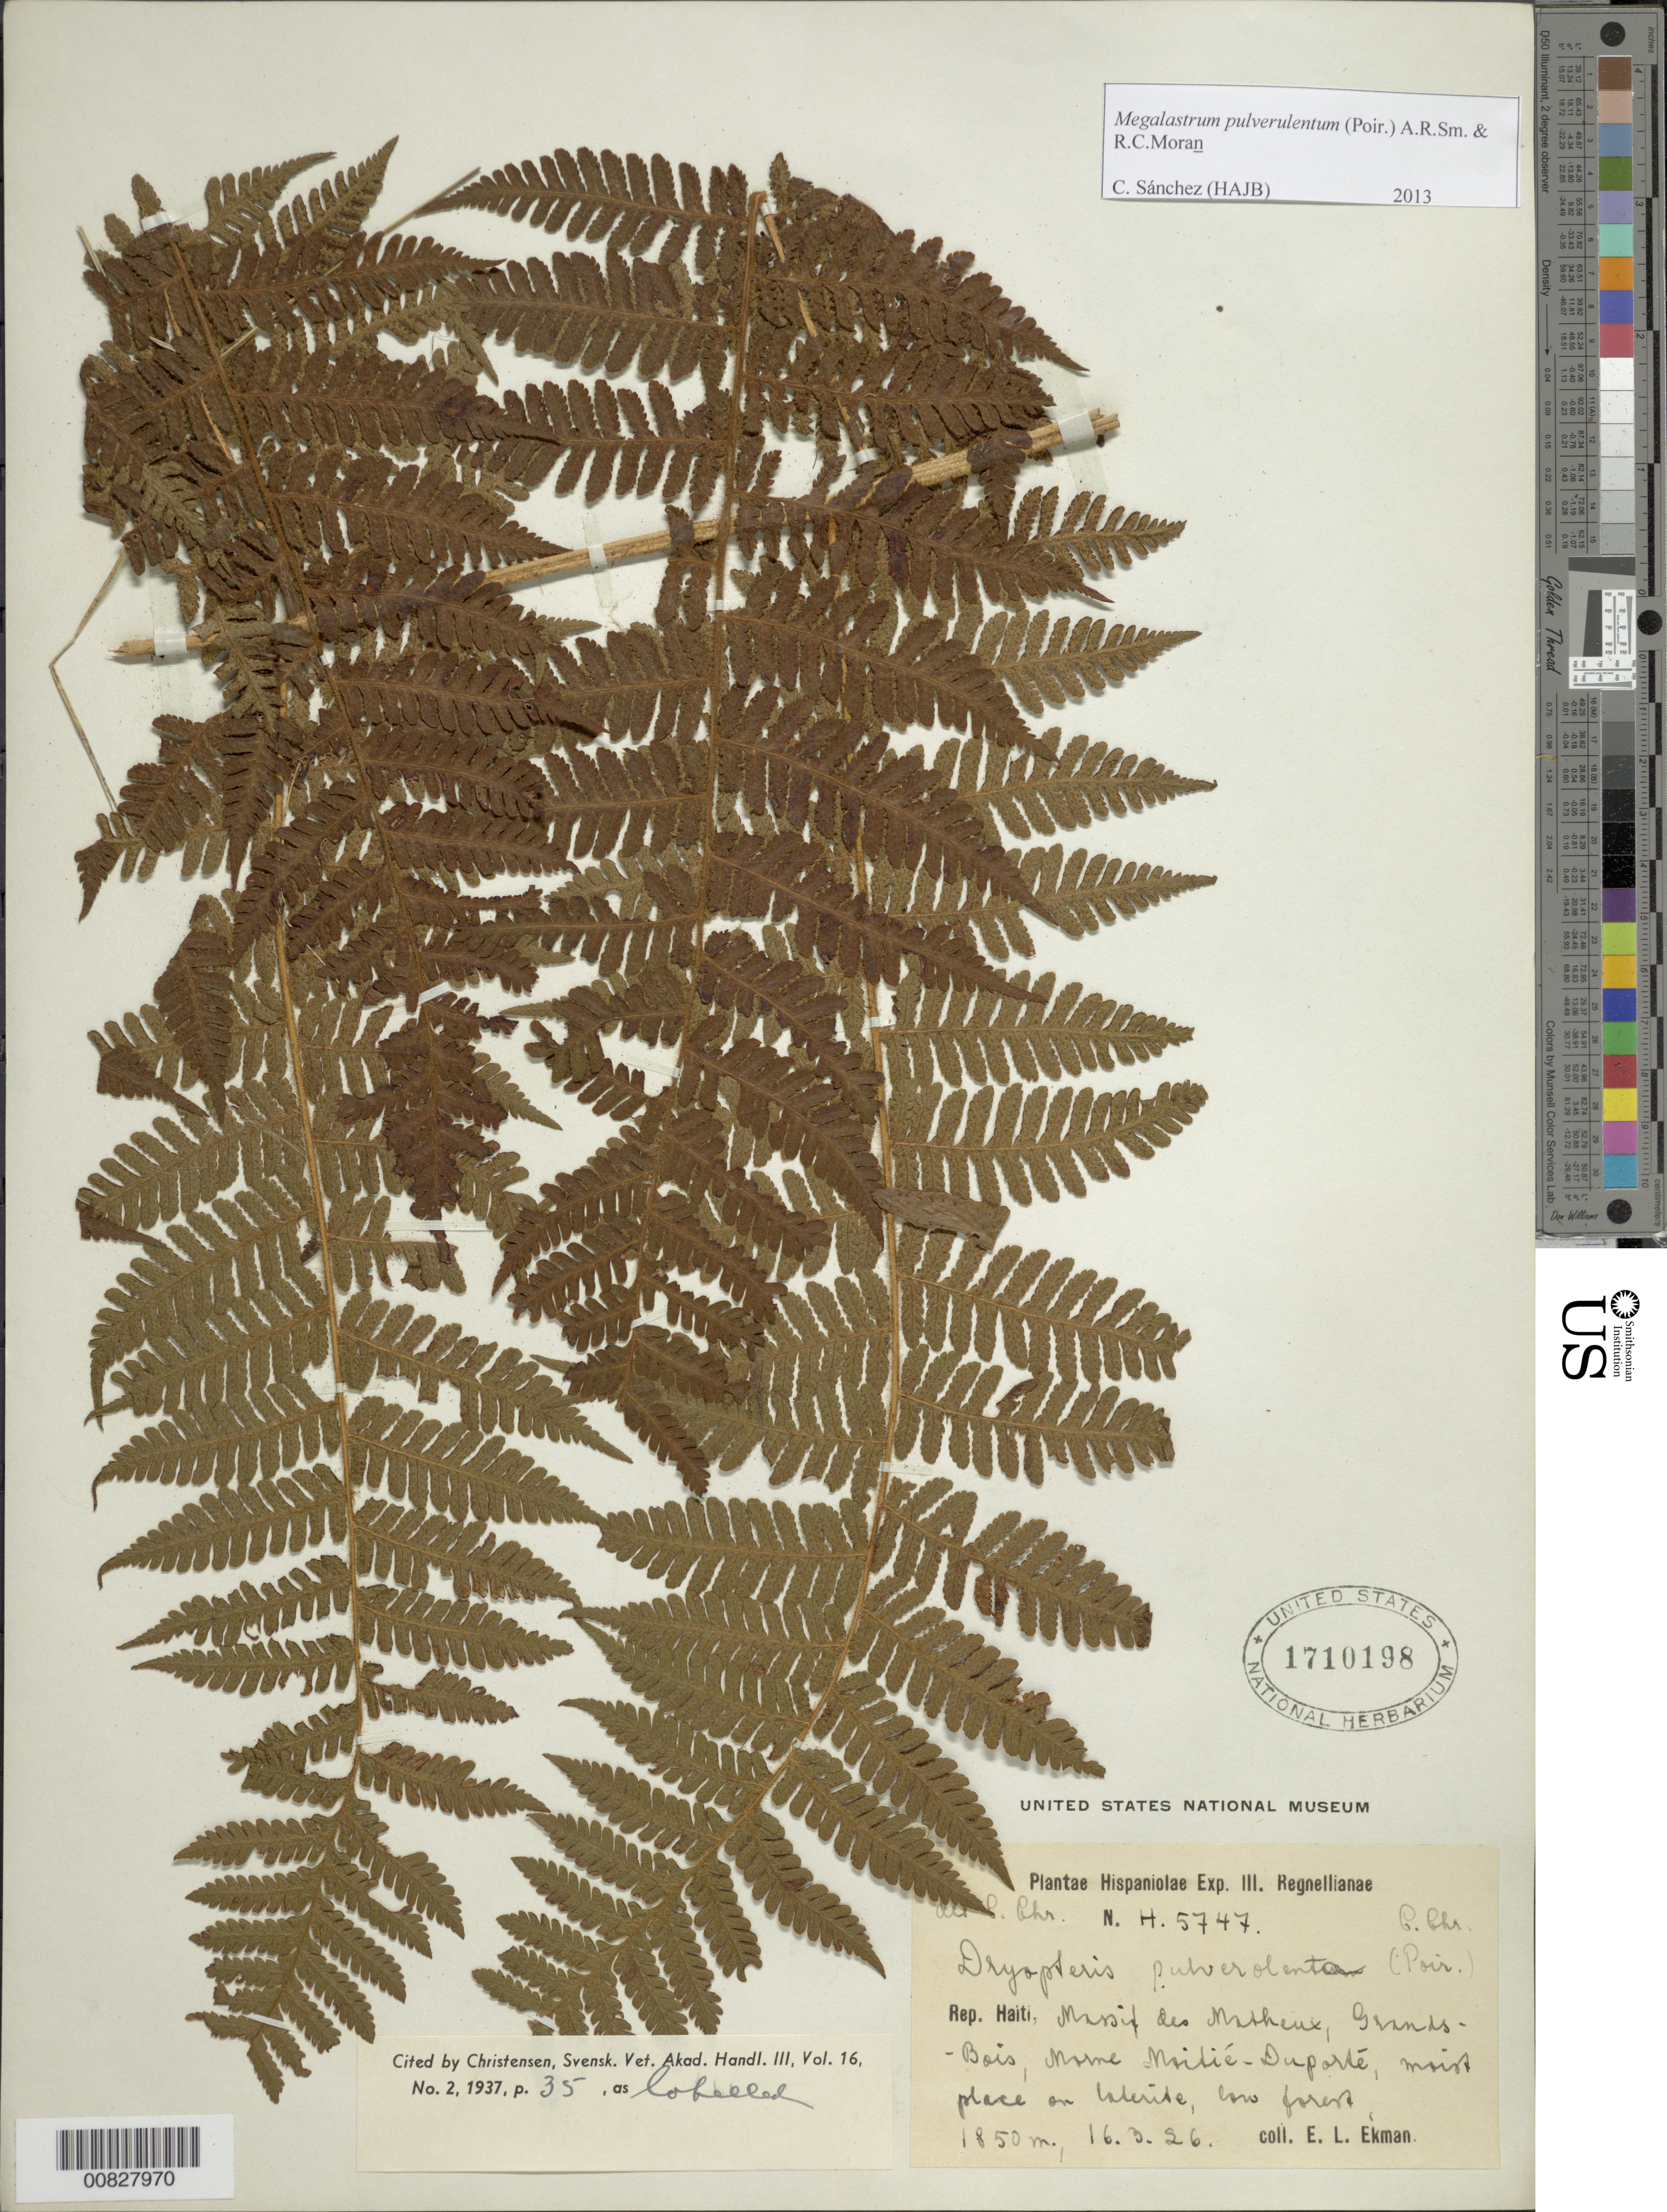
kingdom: Plantae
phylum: Tracheophyta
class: Polypodiopsida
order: Polypodiales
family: Dryopteridaceae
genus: Megalastrum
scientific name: Megalastrum pulverulentum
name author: (Poir.) A.R. Sm. & R.C. Moran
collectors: E. L. Ekman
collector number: H 5747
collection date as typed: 16 Mar 1926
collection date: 1926-03-16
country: Haiti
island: Hispaniola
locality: Massif des Matheux, Grands Bois, Morne Moitié-Duparté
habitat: Moist place on laterite, low forest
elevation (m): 1850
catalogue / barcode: US 1710198